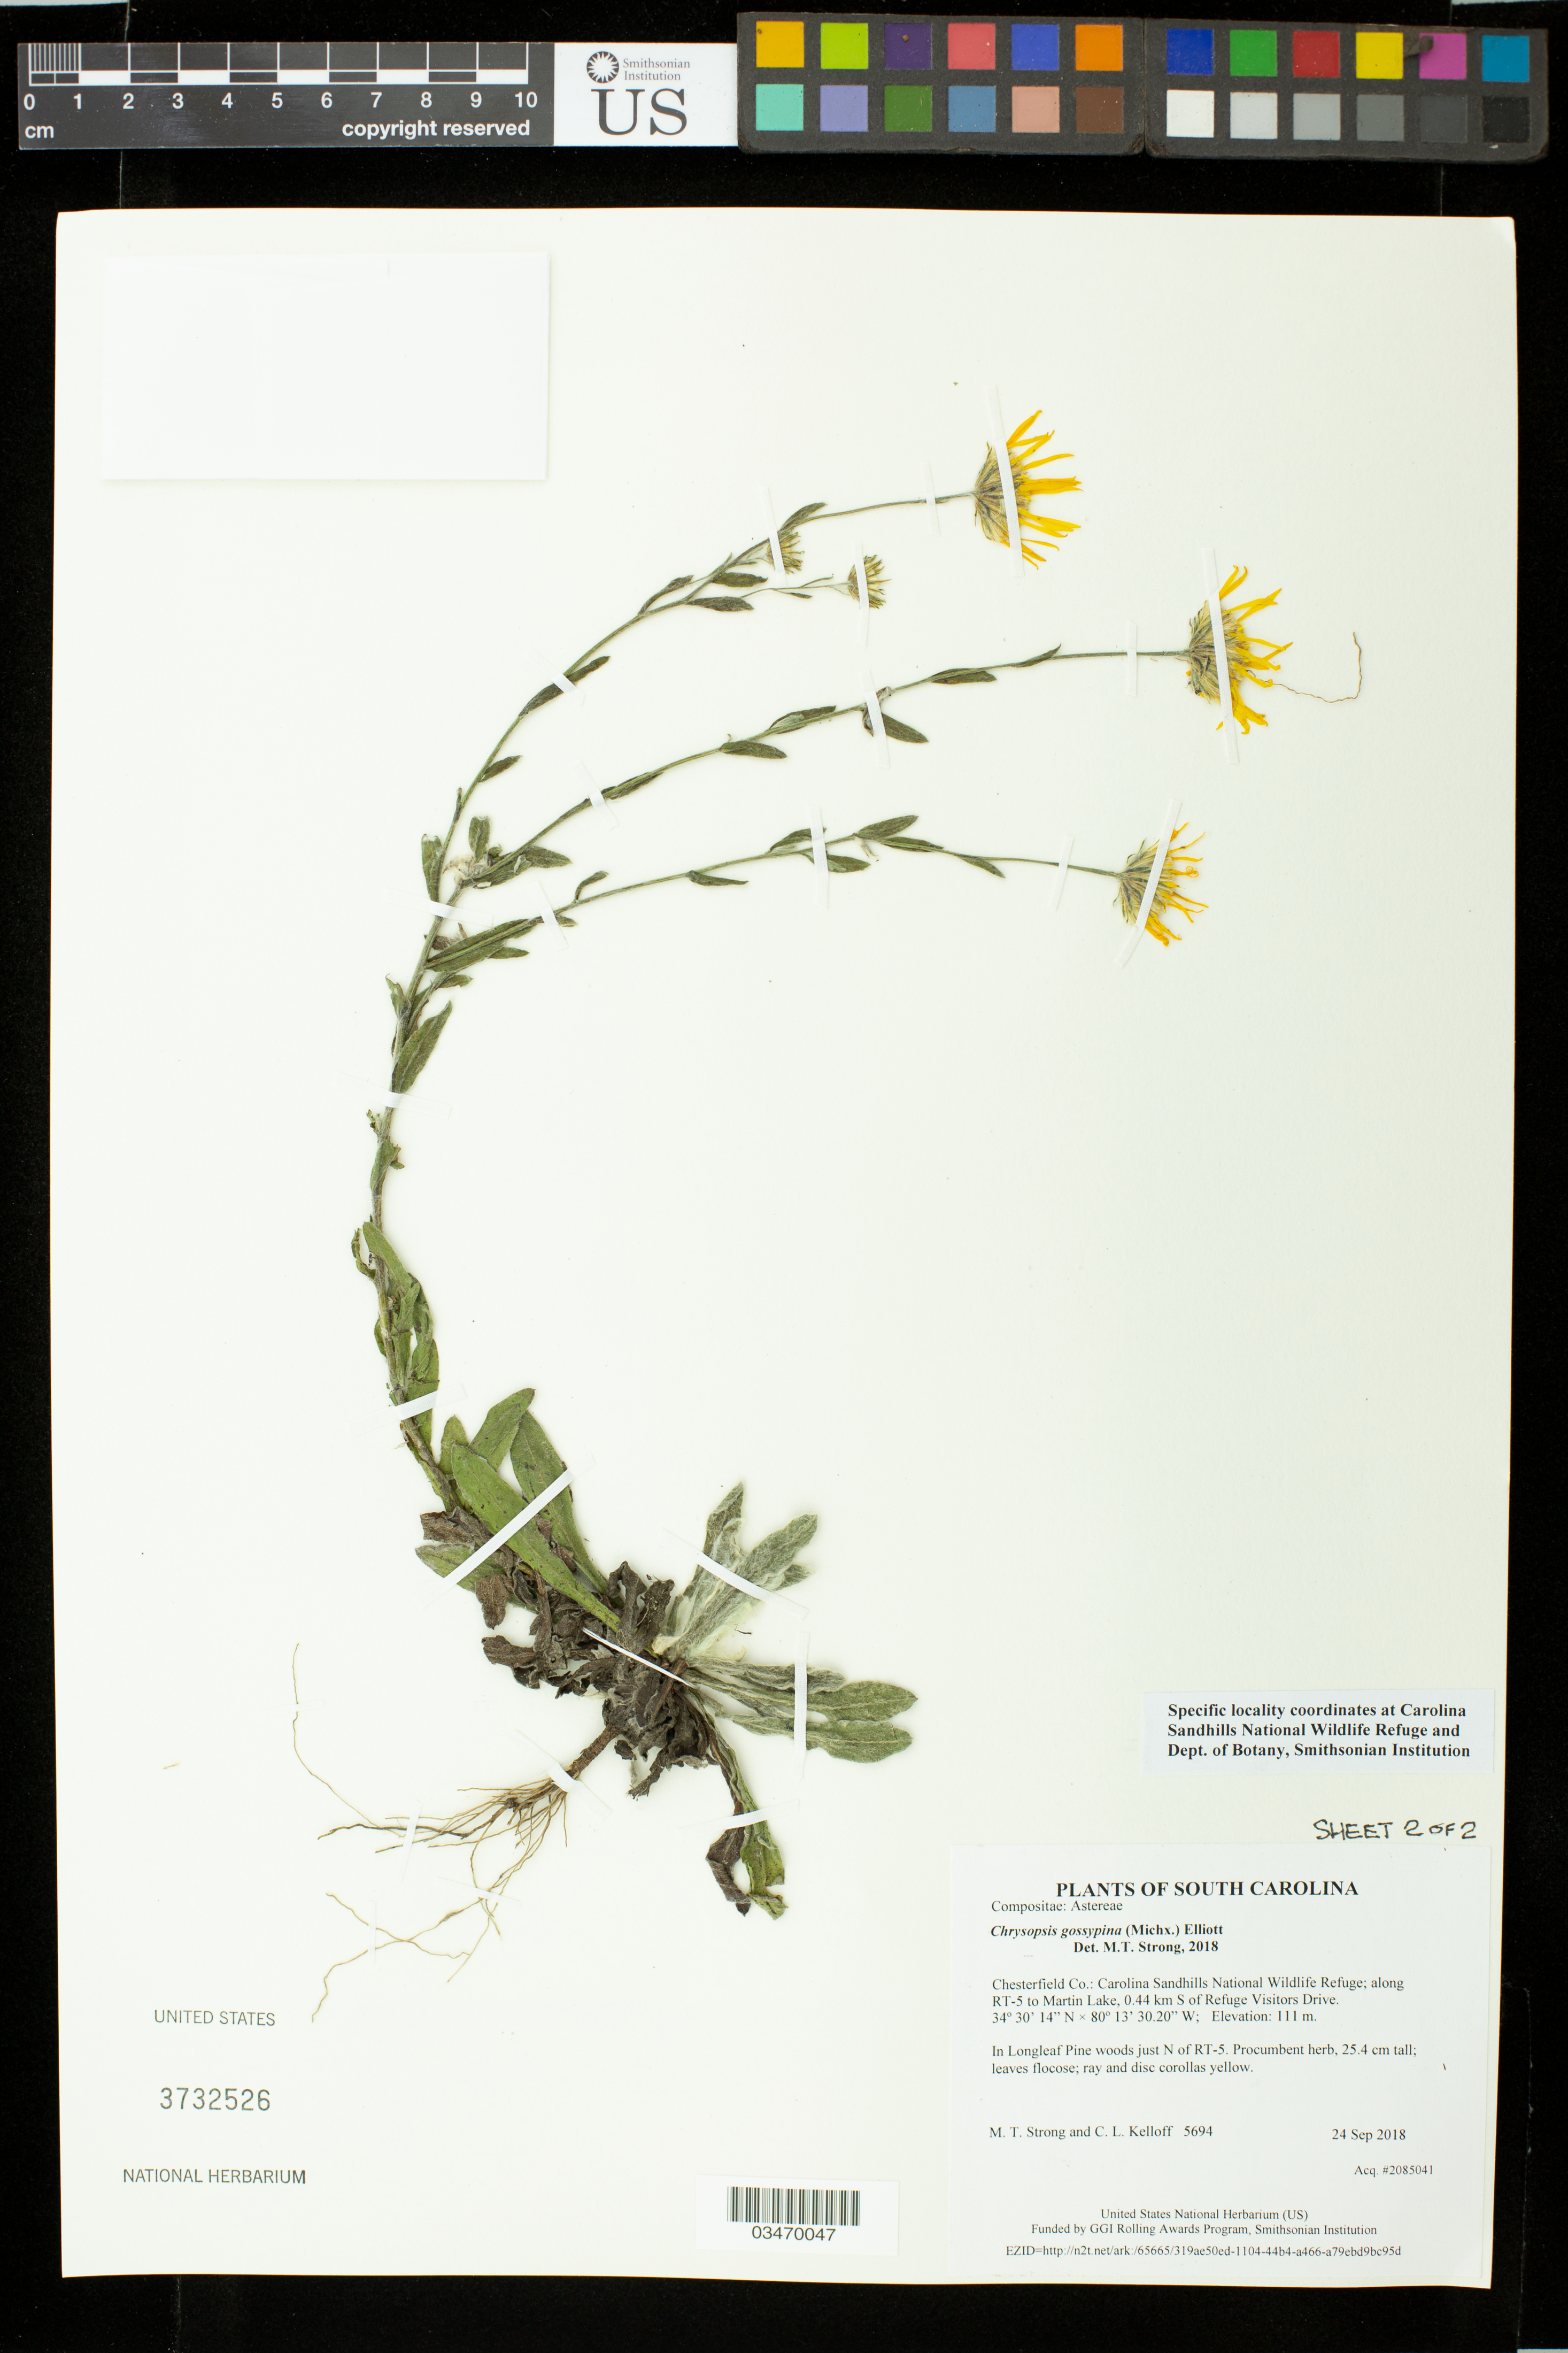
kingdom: Plantae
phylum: Tracheophyta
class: Magnoliopsida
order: Asterales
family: Asteraceae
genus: Chrysopsis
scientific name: Chrysopsis gossypina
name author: (Michx.) Elliott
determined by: Strong, M. T., (US), Smithsonian Institution - National Museum of Natural History (UNITED STATES)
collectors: M. T. Strong & C. L. Kelloff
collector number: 5694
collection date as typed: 24 Sep 2018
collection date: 2018-09-24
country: United States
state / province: South Carolina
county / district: Chesterfield Co.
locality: Carolina Sandhills National Wildlife Refuge; along RT-5 to Martin Lake, 0.44 km S of Refuge Visitors Drive.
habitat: In Longleaf Pine woods just N of RT-5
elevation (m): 111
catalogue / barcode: US 3732526